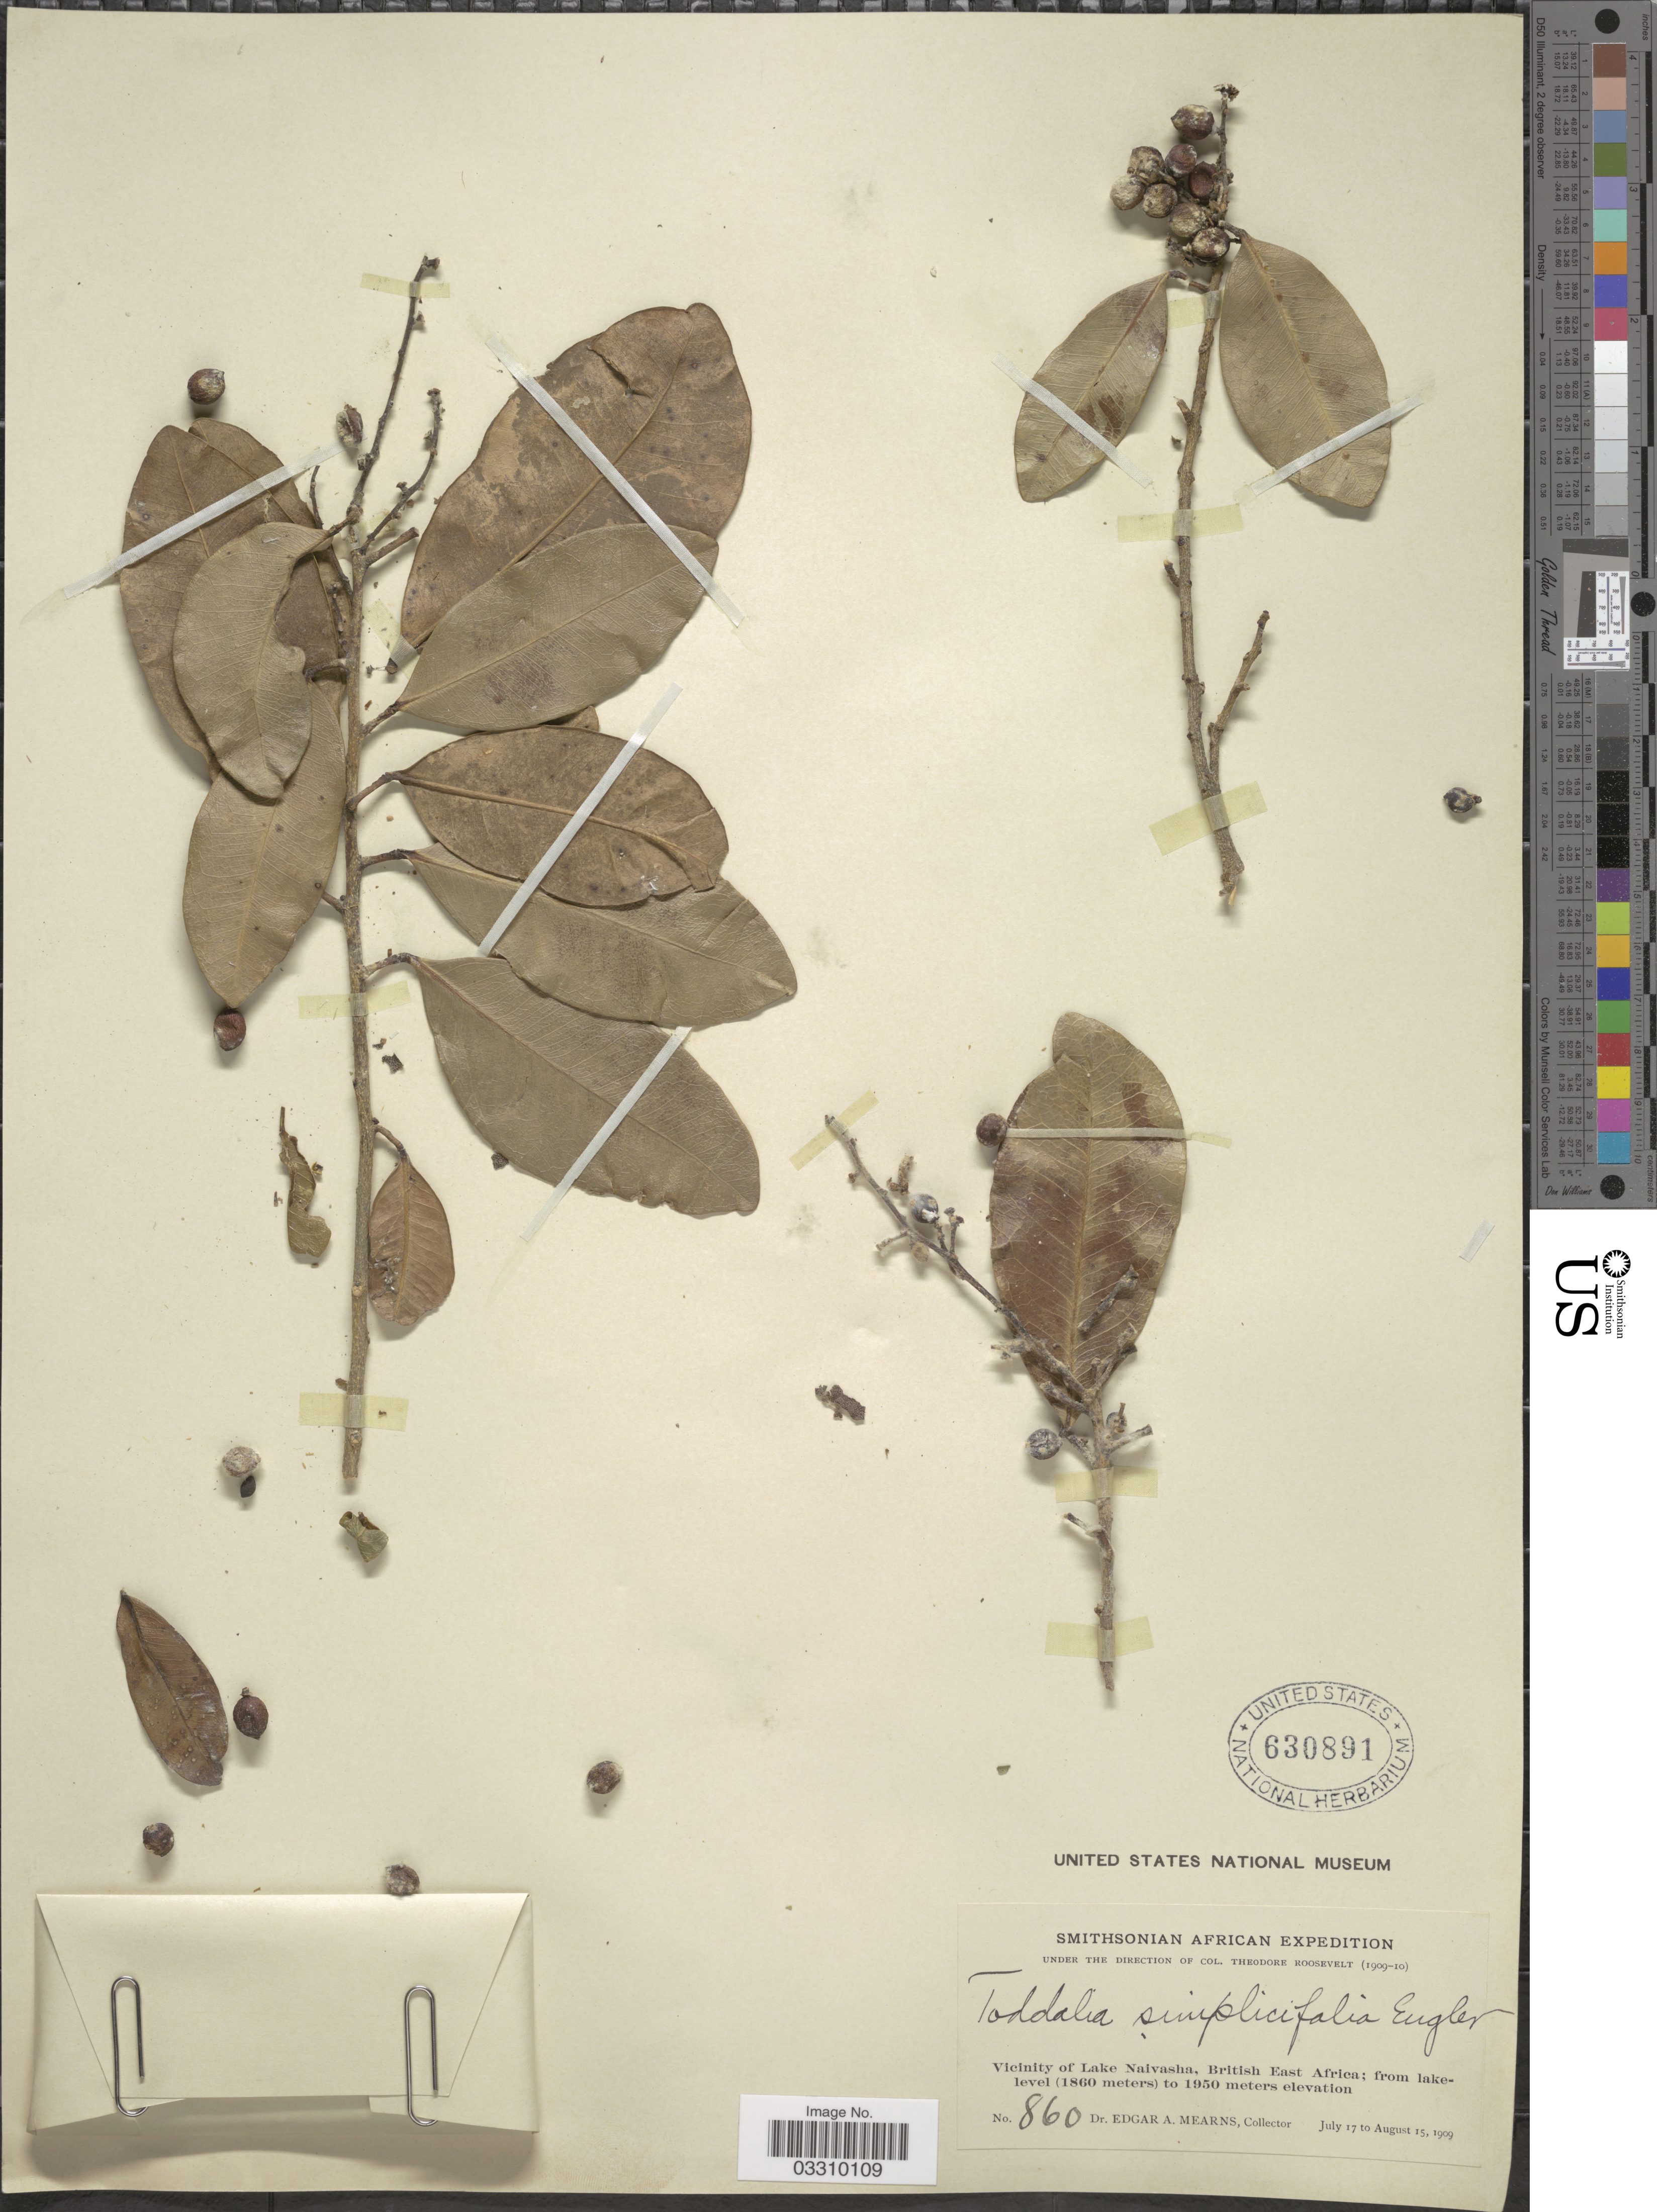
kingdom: Plantae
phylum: Tracheophyta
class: Magnoliopsida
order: Sapindales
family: Rutaceae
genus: Vepris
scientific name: Vepris simplicifolia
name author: (I. Verd.) Mziray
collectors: E. A. Mearns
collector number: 860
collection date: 1909-07-17/1909-08-15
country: Kenya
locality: Vicinity of Lake Naivasha, British East Africa.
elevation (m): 1860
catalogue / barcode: US 630891